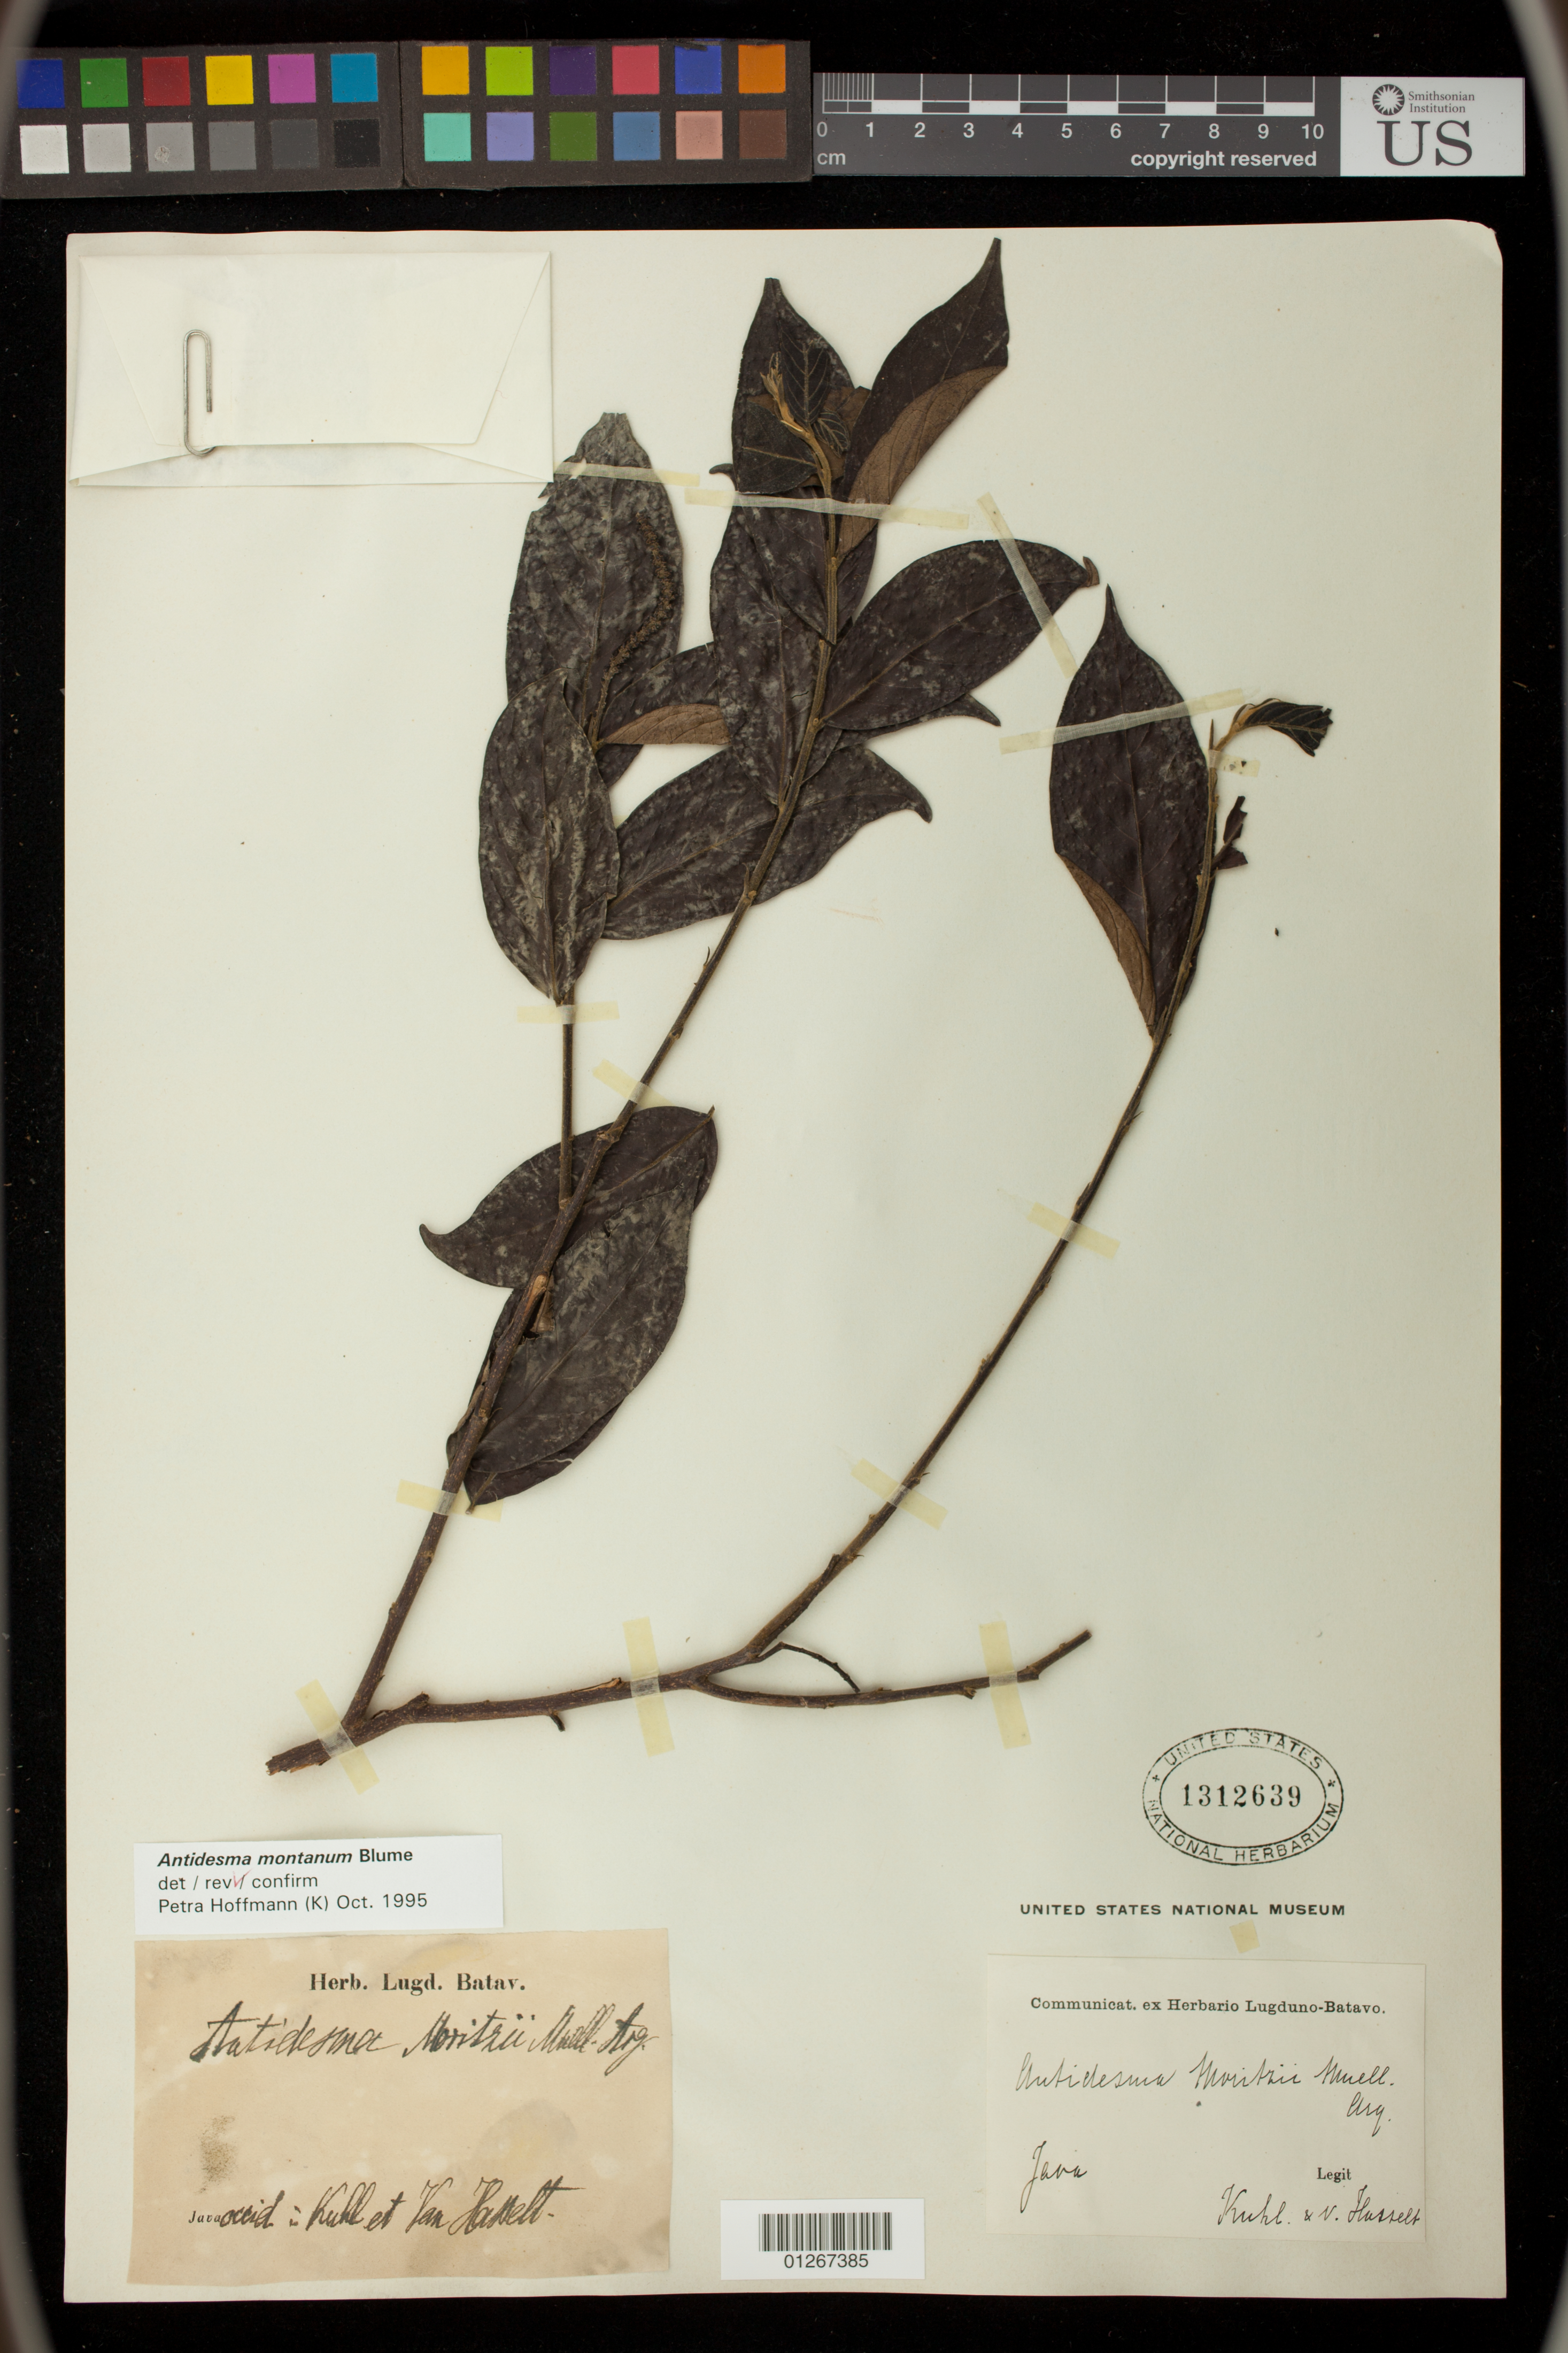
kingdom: Plantae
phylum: Tracheophyta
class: Magnoliopsida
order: Malpighiales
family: Phyllanthaceae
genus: Antidesma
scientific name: Antidesma montanum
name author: Blume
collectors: -. Kuhl & -. Van Hasselt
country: Indonesia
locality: Java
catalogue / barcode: US 1312639